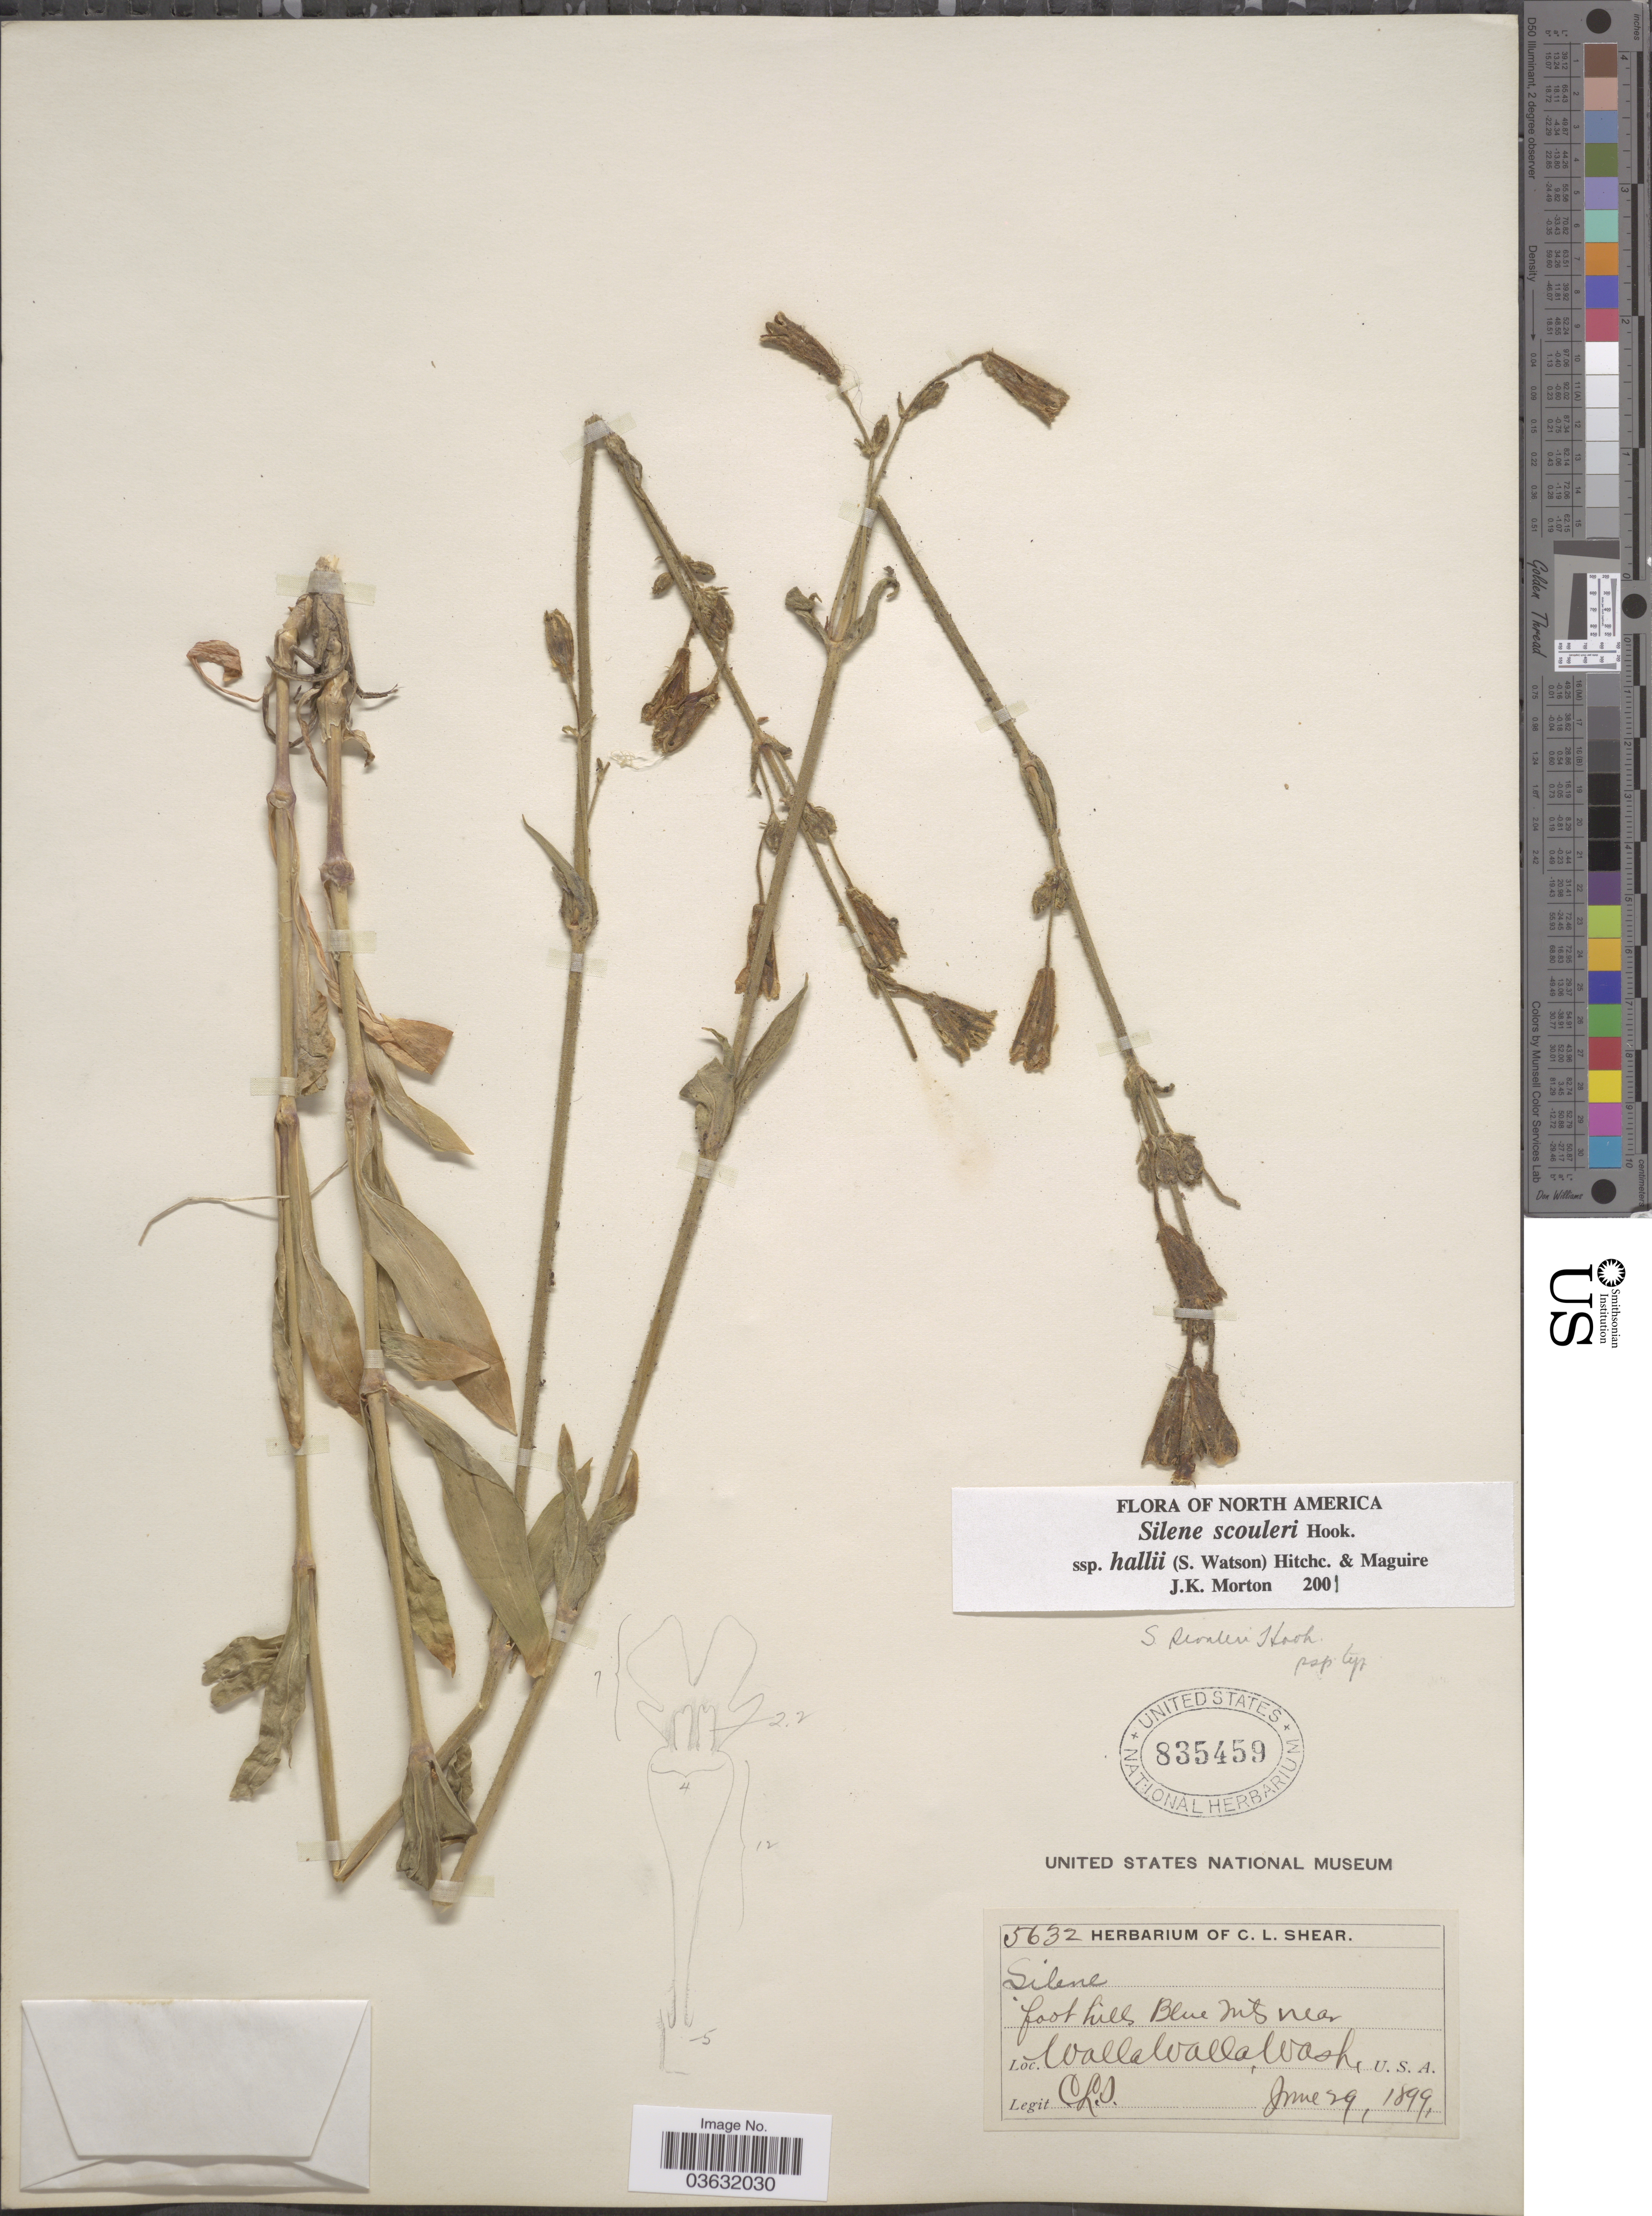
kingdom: Plantae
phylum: Tracheophyta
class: Magnoliopsida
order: Caryophyllales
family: Caryophyllaceae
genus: Silene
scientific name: Silene scouleri subsp. hallii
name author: (S. Watson) C.L. Hitchc. & Maguire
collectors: C. L. Shear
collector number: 5632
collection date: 1899-06-29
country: United States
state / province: Washington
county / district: Walla Walla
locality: Foot hills Blue Mts. near Walla Walla.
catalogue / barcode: US 835459